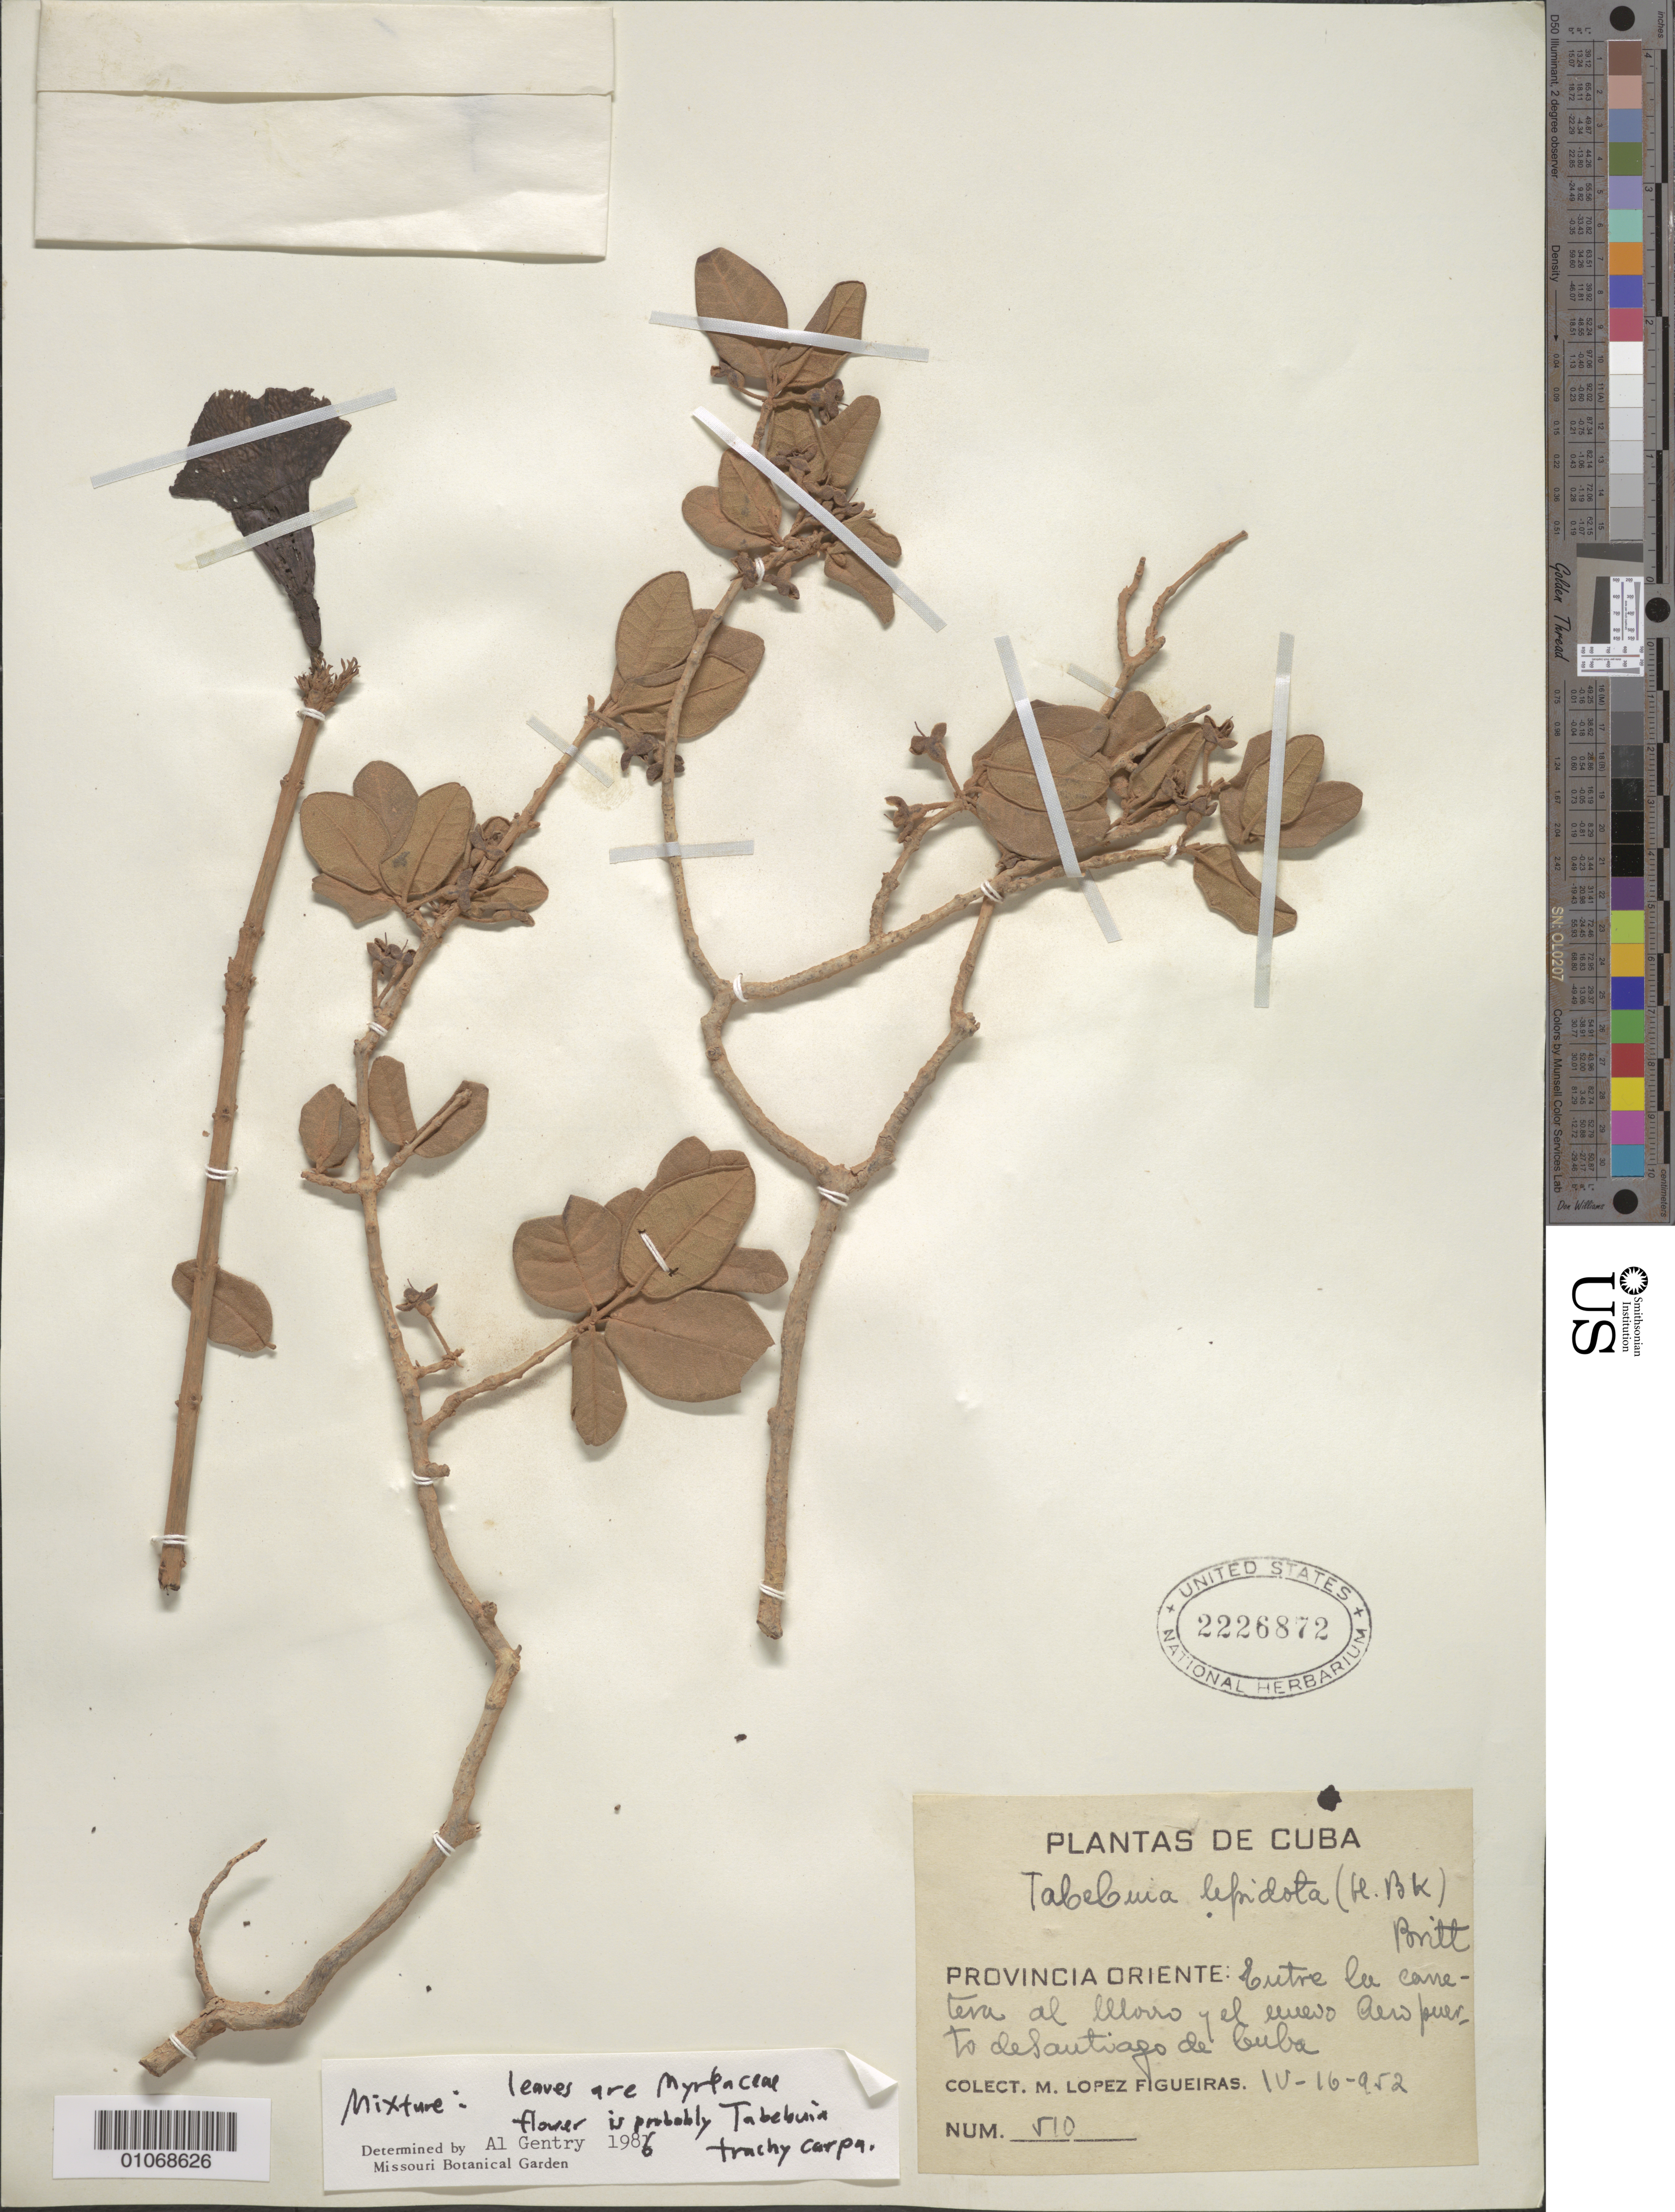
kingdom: Plantae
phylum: Tracheophyta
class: Magnoliopsida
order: Lamiales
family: Bignoniaceae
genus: Tabebuia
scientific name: Tabebuia trachycarpa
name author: (Griseb.) K. Schum.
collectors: M. López Figueiras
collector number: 510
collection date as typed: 16 Oct 1952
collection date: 1952-10-16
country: Cuba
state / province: Santiago de Cuba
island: Cuba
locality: Near the new airport of Santiago de Cuba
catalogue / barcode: US 2226872